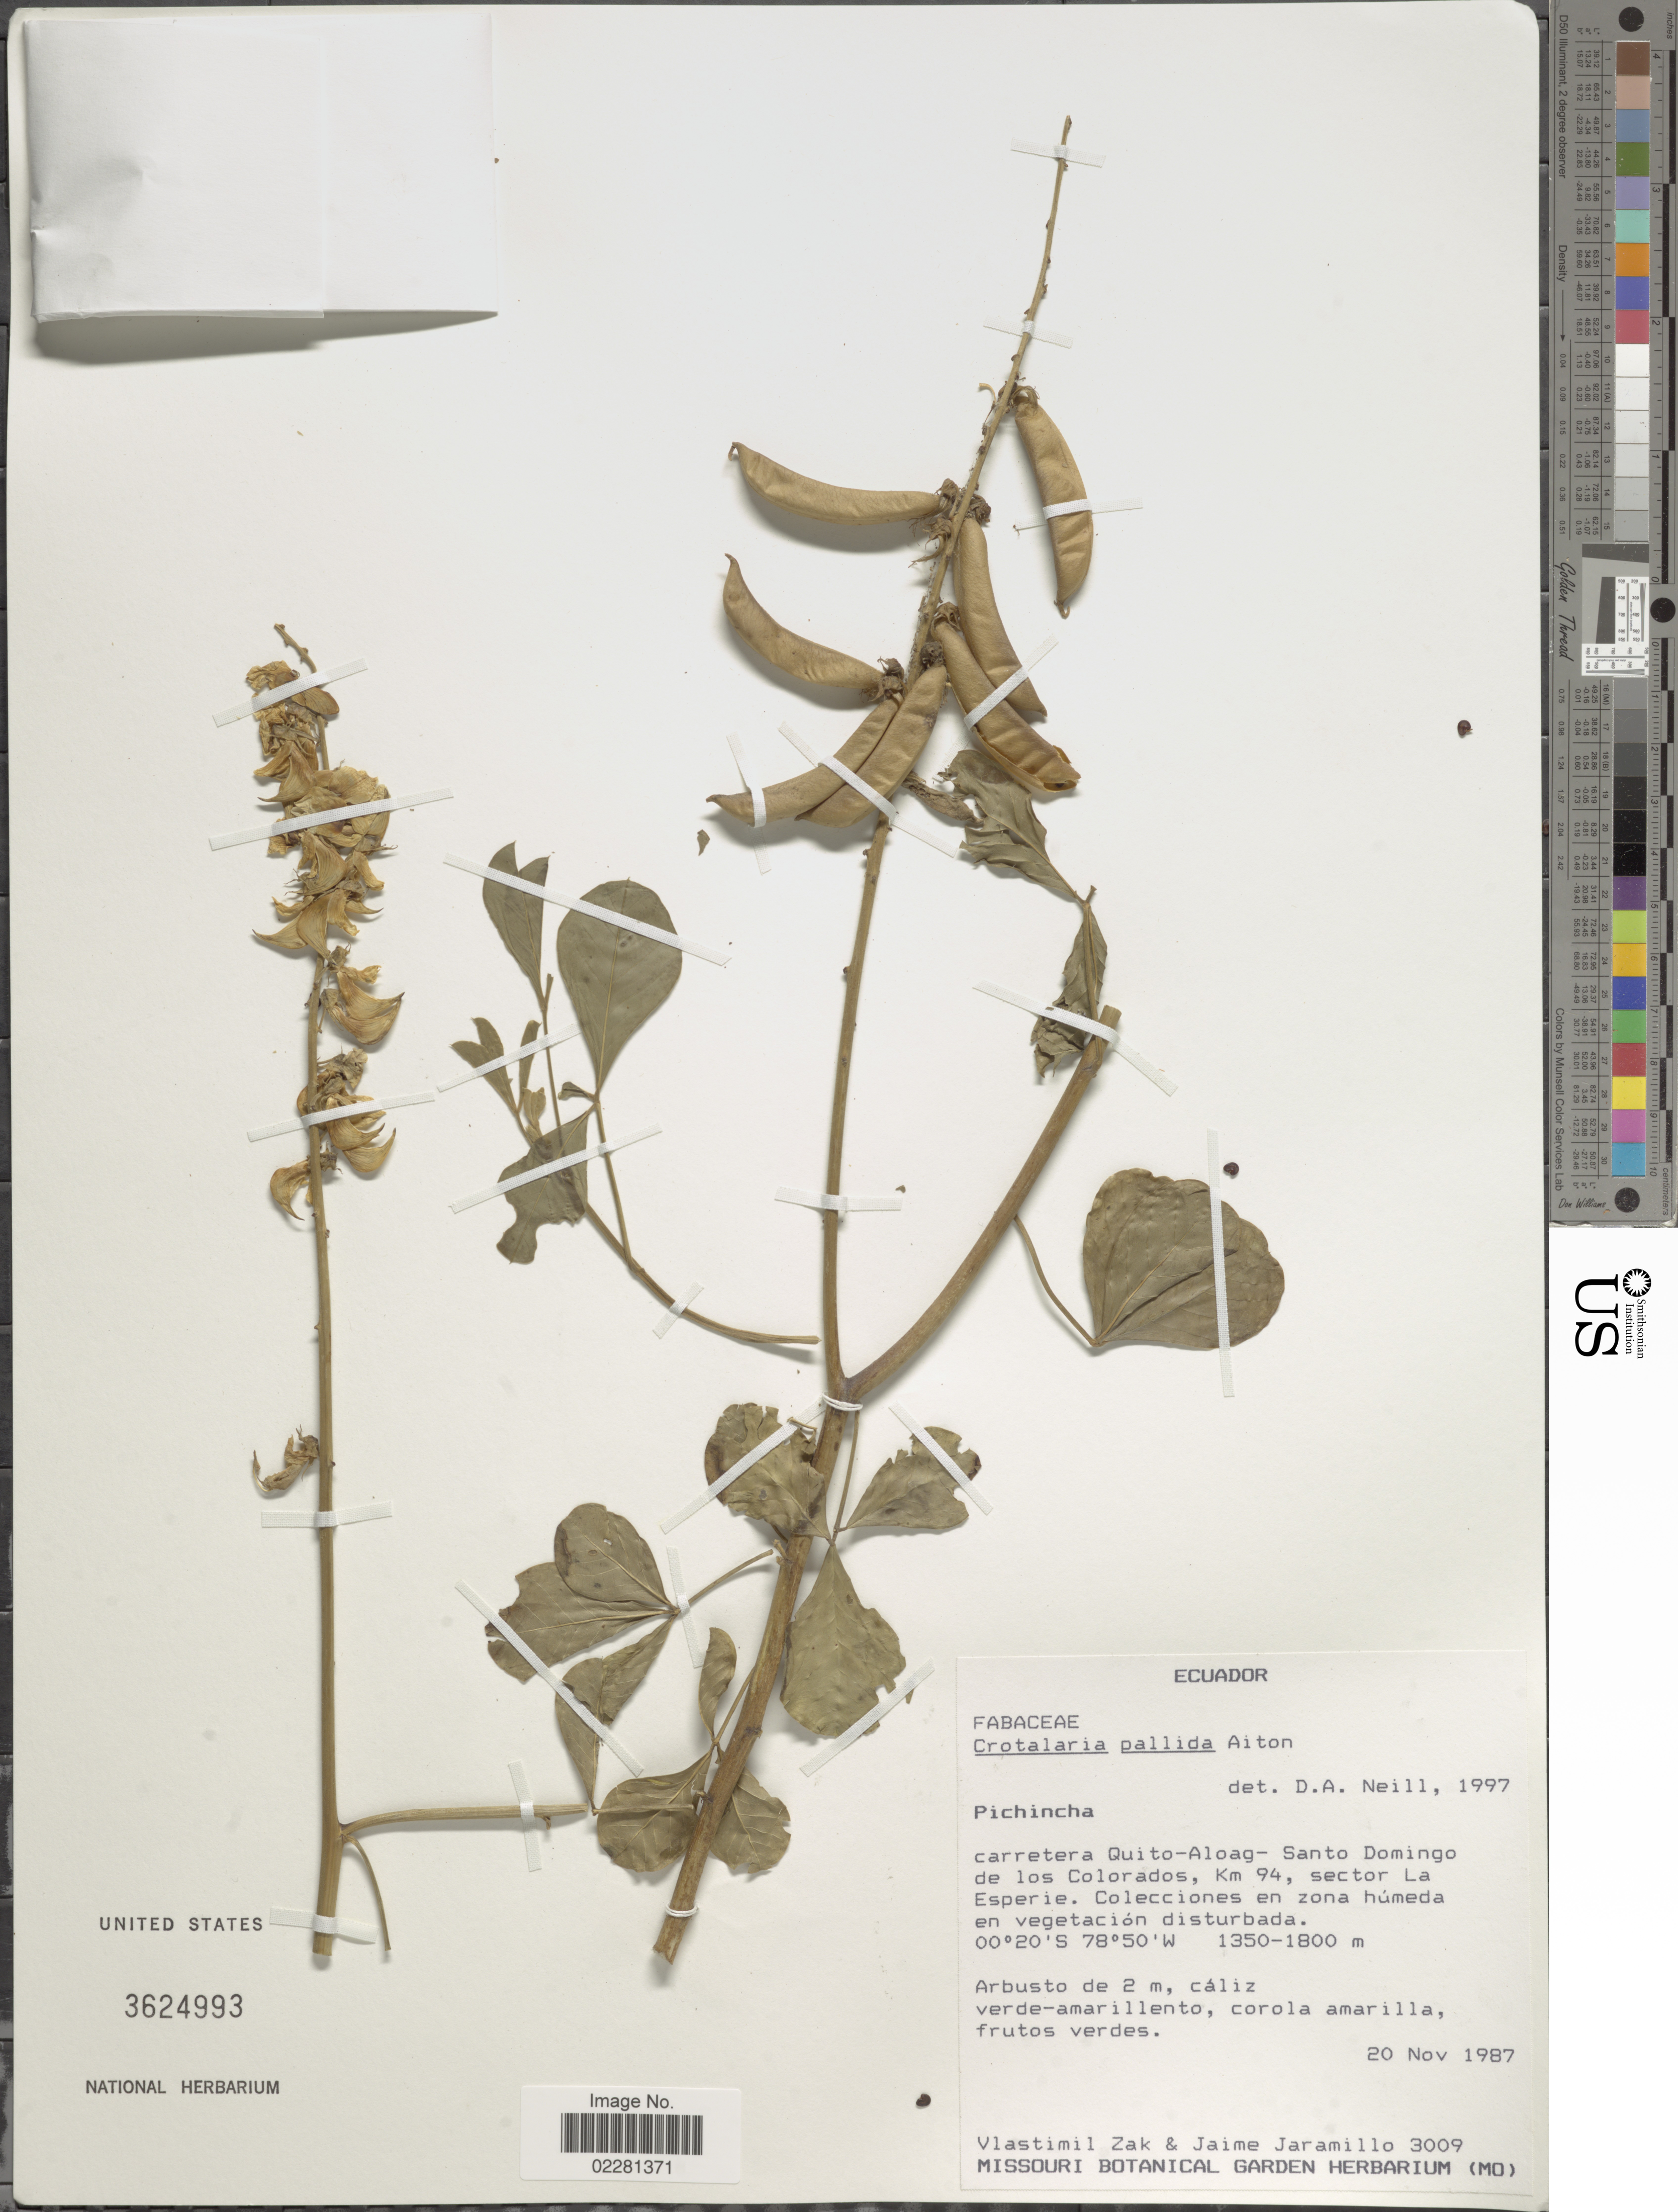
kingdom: Plantae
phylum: Tracheophyta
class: Magnoliopsida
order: Fabales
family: Fabaceae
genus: Crotalaria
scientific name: Crotalaria pallida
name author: Aiton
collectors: V. Zak & J. Jaramillo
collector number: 3009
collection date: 1987-11-20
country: Ecuador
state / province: Pichincha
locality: Carretera Quito-Aloag-Santo Domingo de los Colorados, km 94, sector La Esperie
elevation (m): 1350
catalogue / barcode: US 3624993